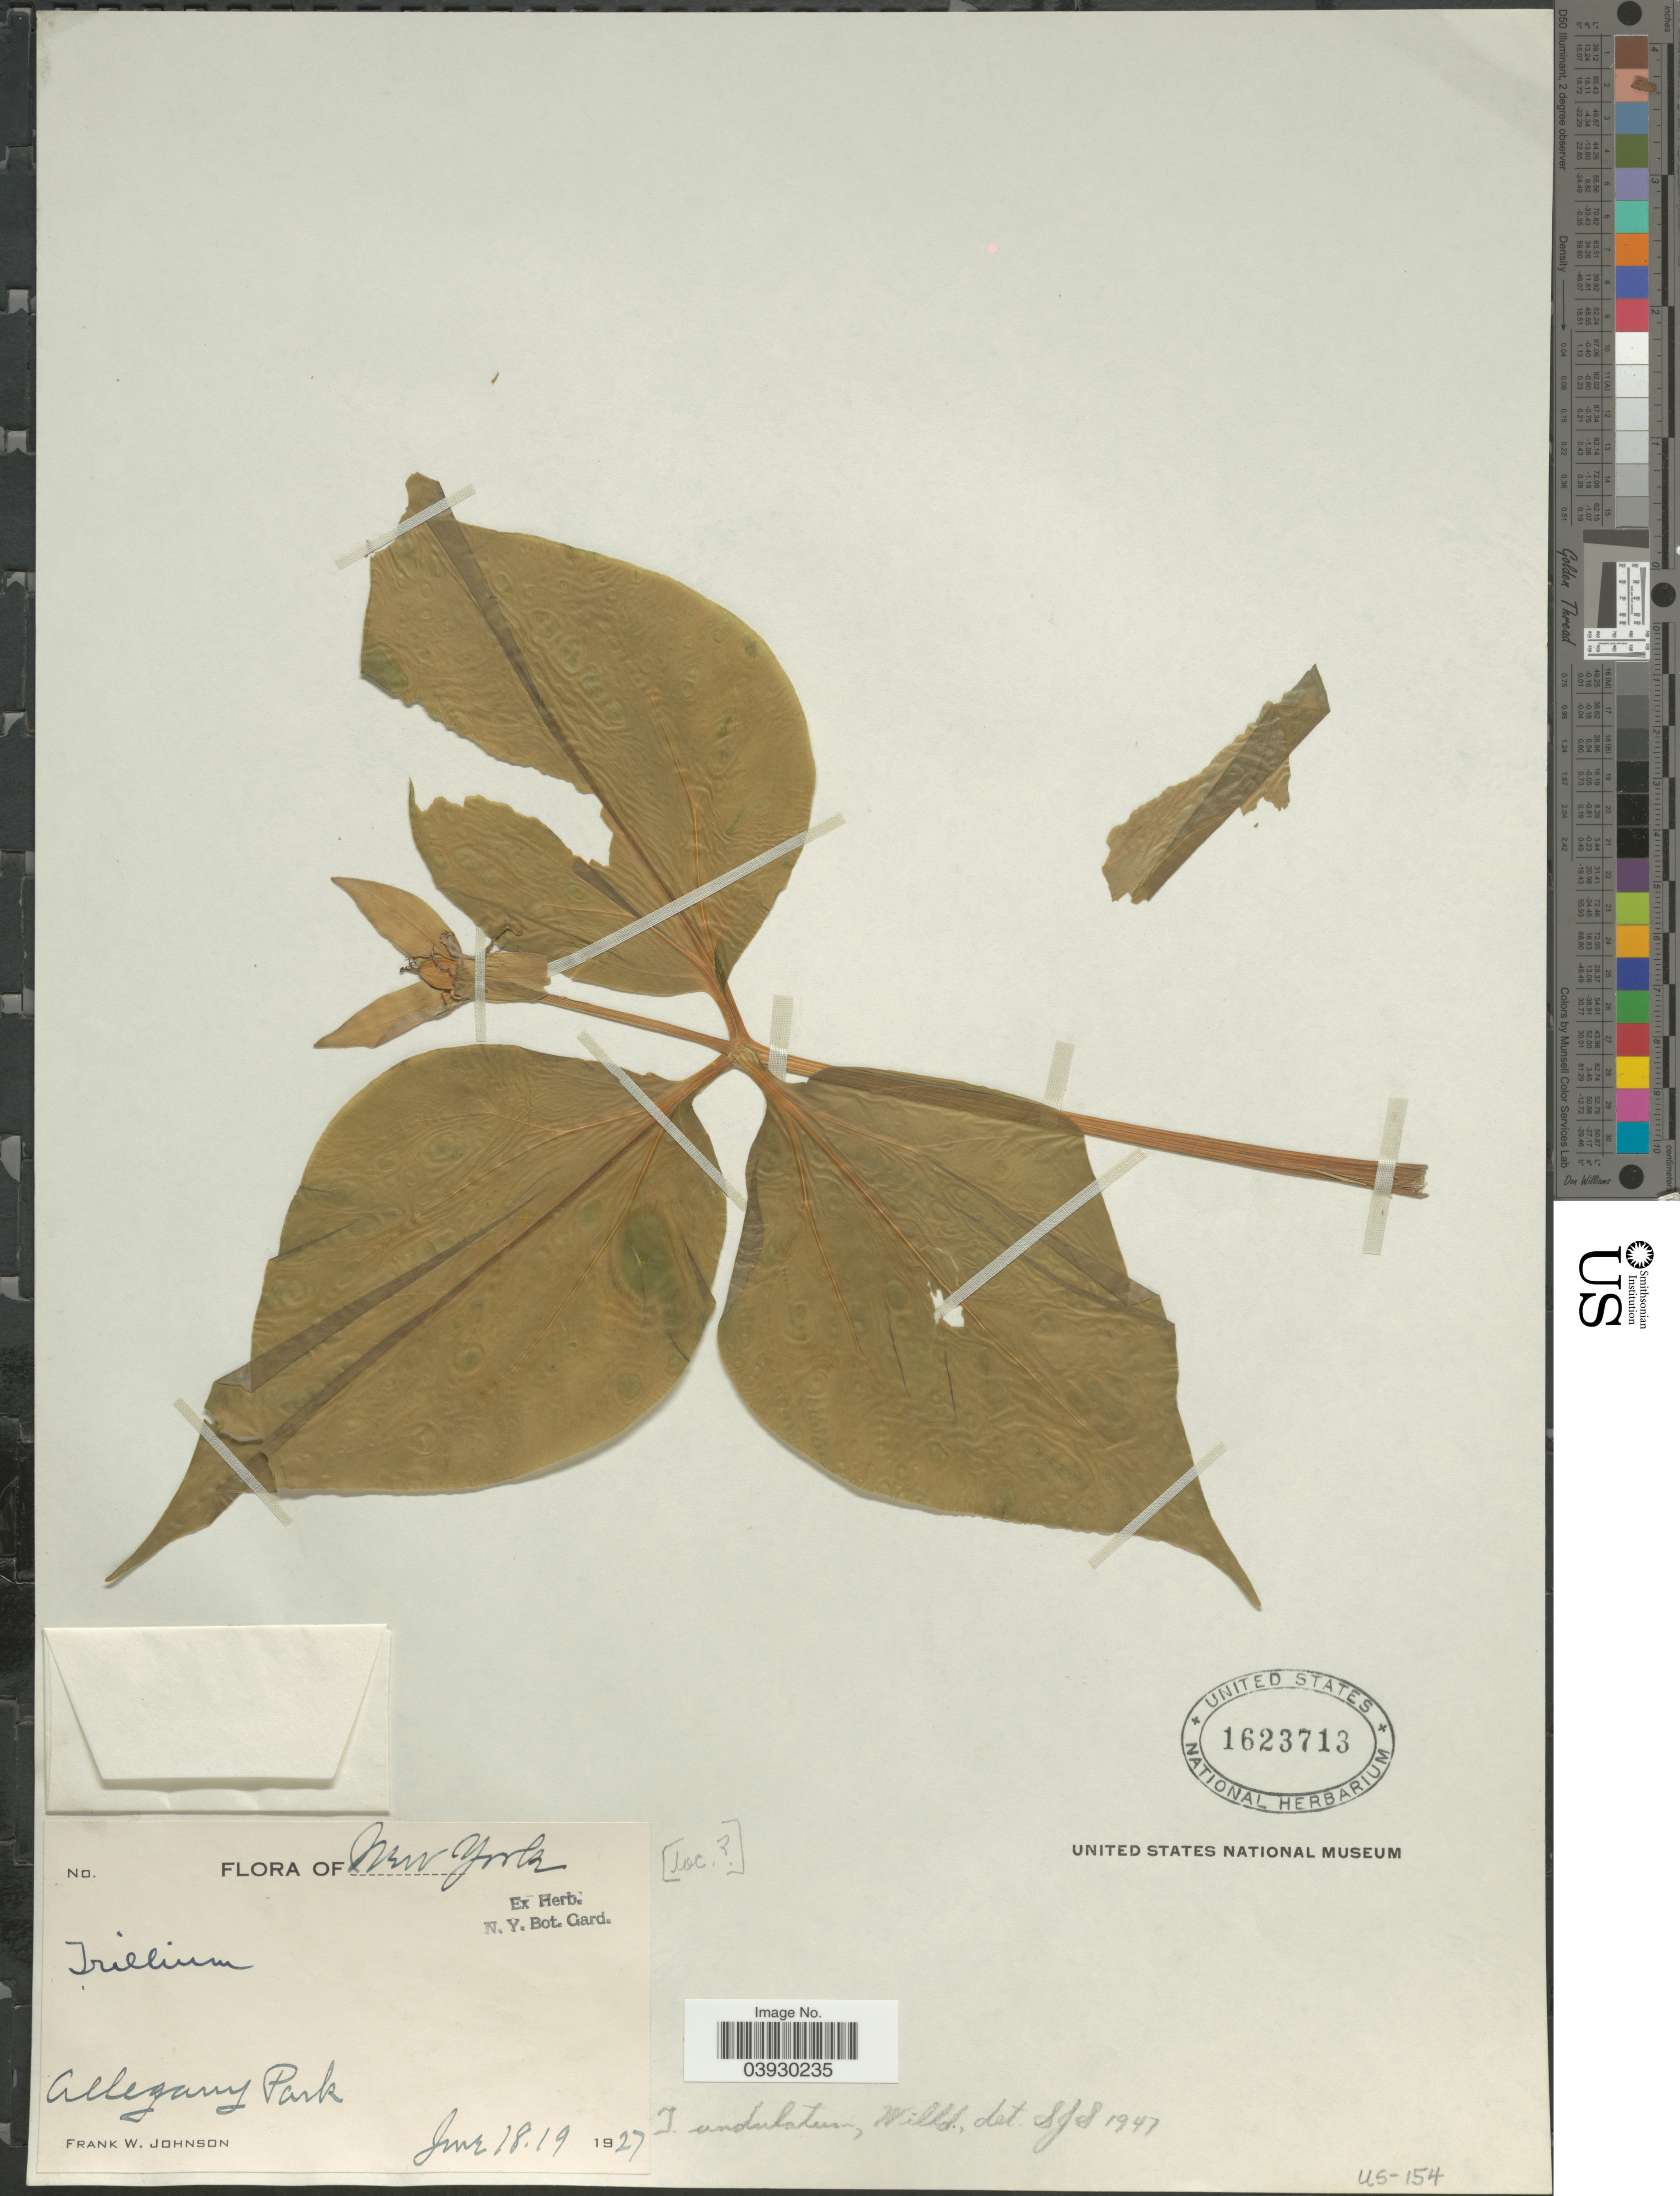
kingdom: Plantae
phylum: Tracheophyta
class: Liliopsida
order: Liliales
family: Melanthiaceae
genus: Trillium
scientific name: Trillium undulatum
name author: Willd.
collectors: F. W. Johnson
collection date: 1927-06-18/1927-06-19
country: United States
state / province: New York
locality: Allegany Park.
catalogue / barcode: US 1623713